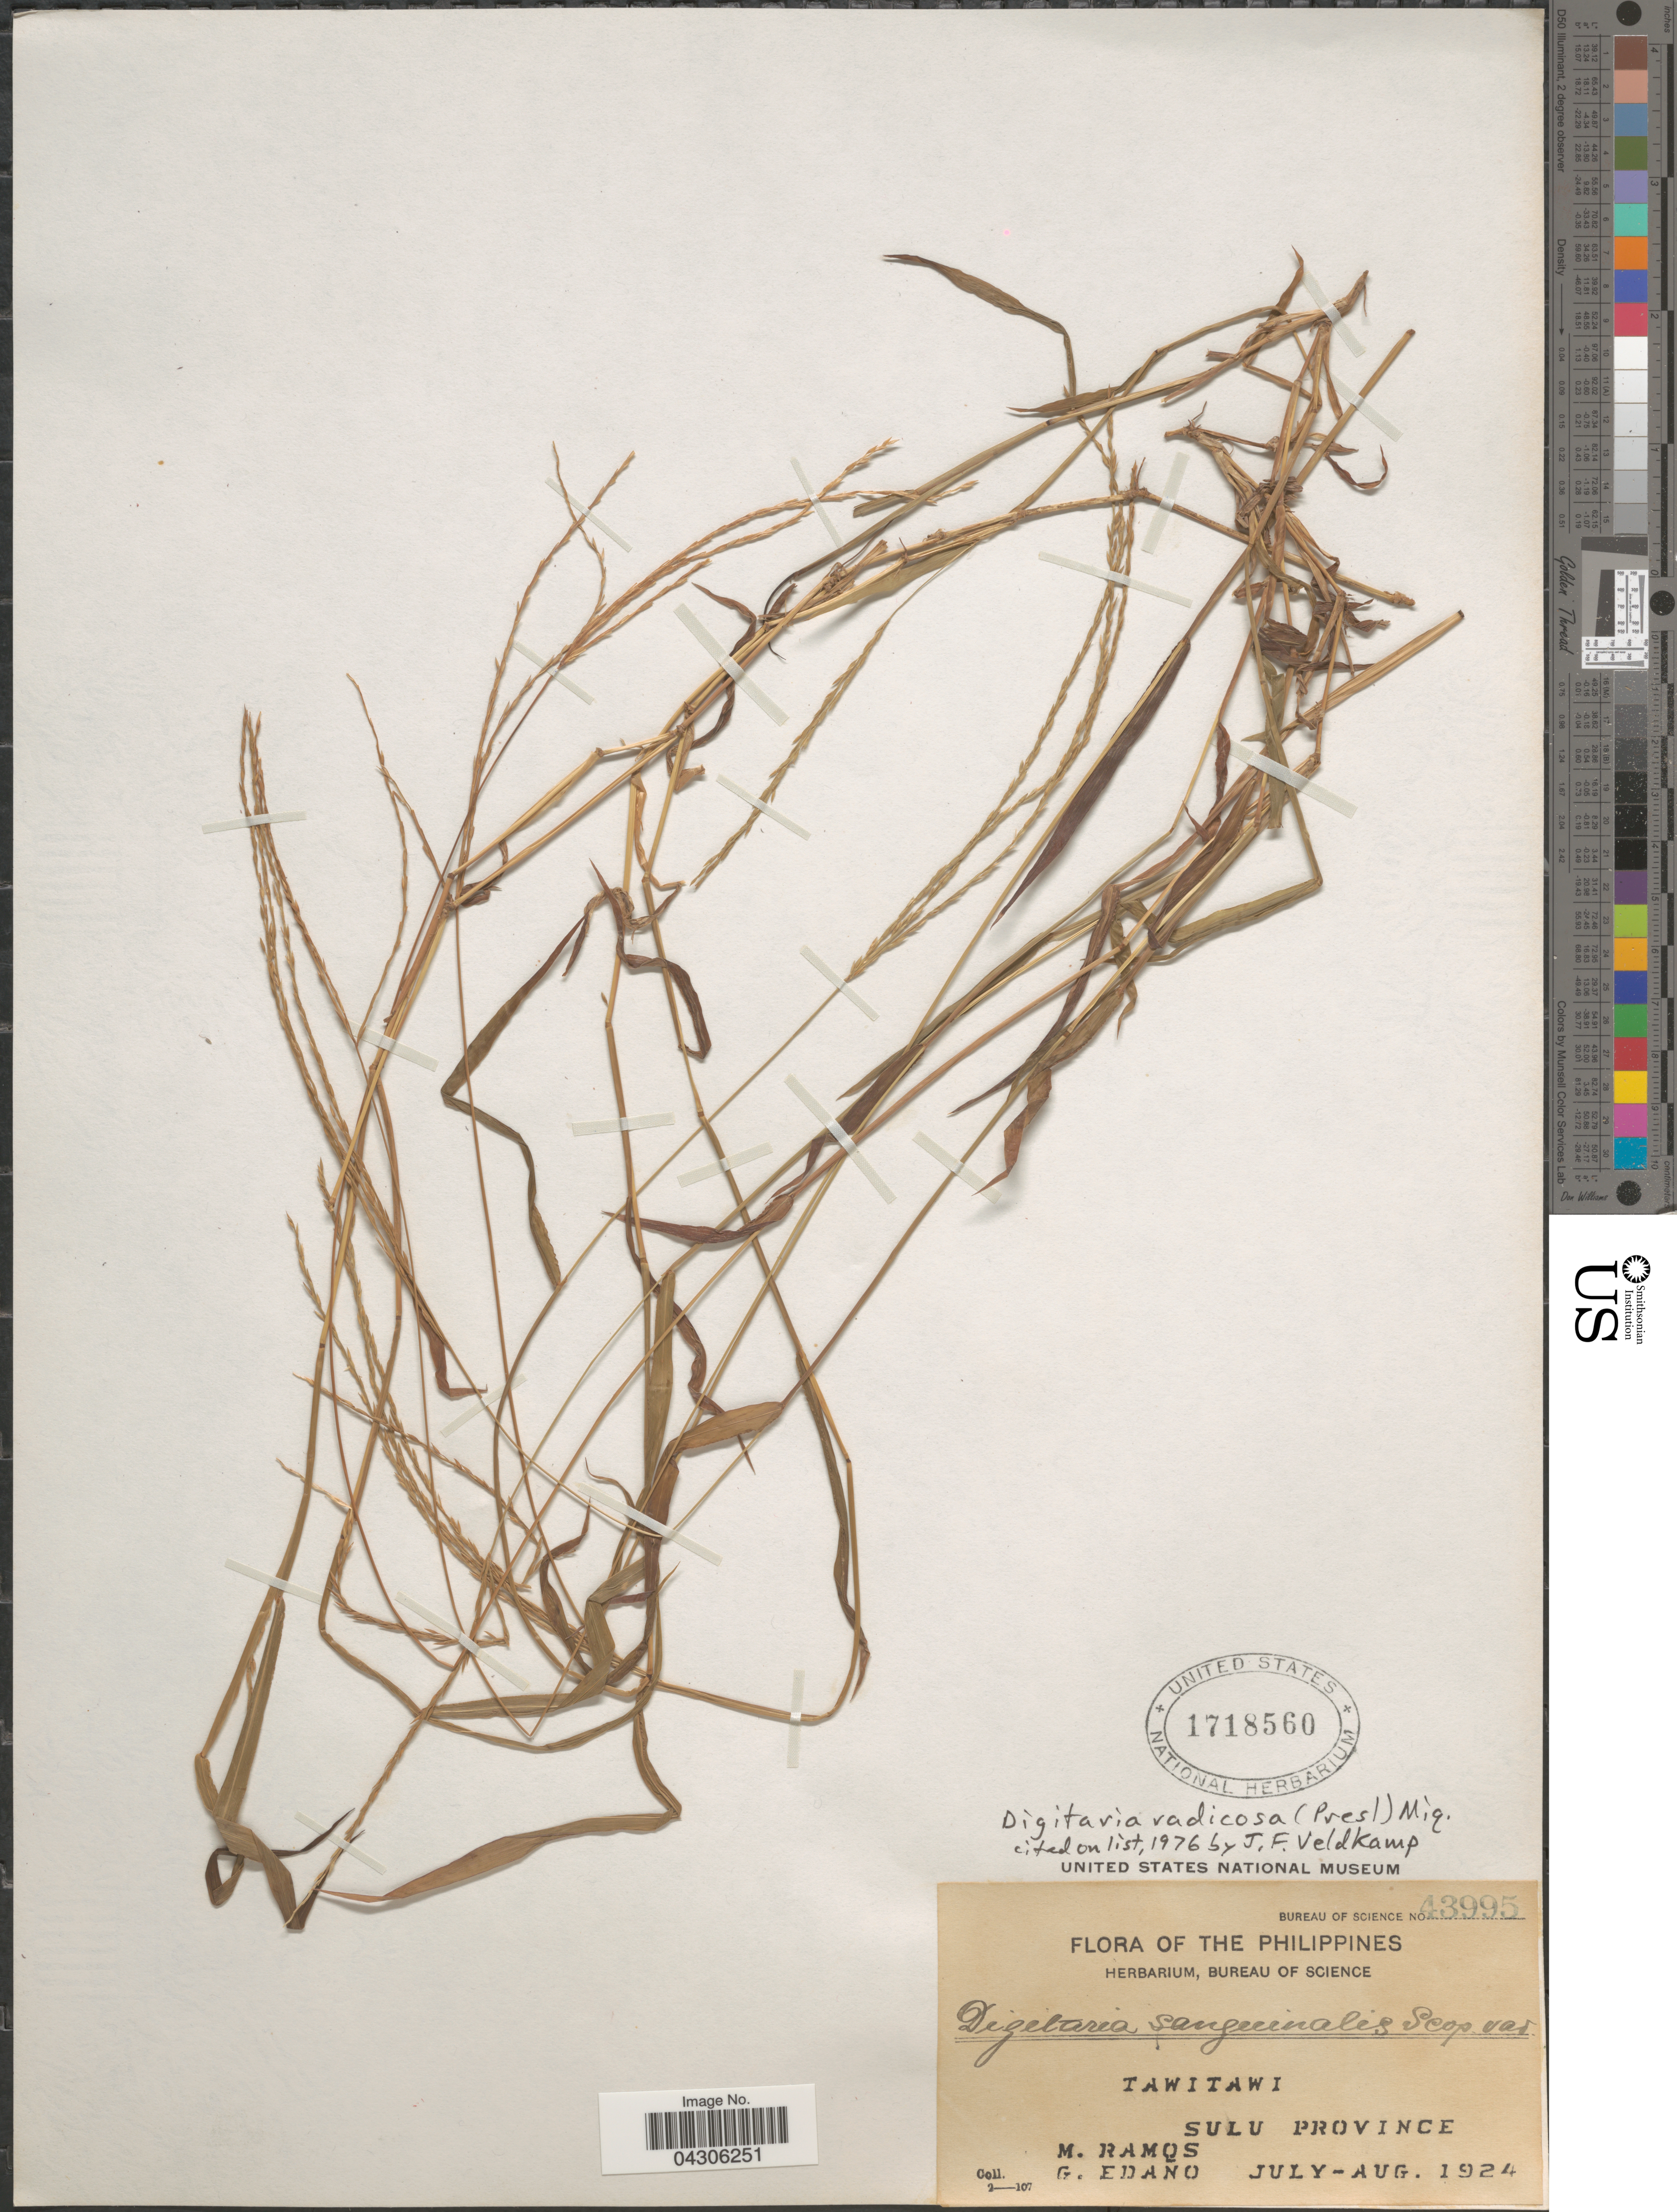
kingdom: Plantae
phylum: Tracheophyta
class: Liliopsida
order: Poales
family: Poaceae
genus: Digitaria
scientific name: Digitaria radicosa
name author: (J. Presl) Miq.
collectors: M. Ramos & G. Edaño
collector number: Bureau of Science 43995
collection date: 1924-07/1924-08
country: Philippines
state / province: Muslim Mindanao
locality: Tawitawi. Sulu Province.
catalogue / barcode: US 1718560